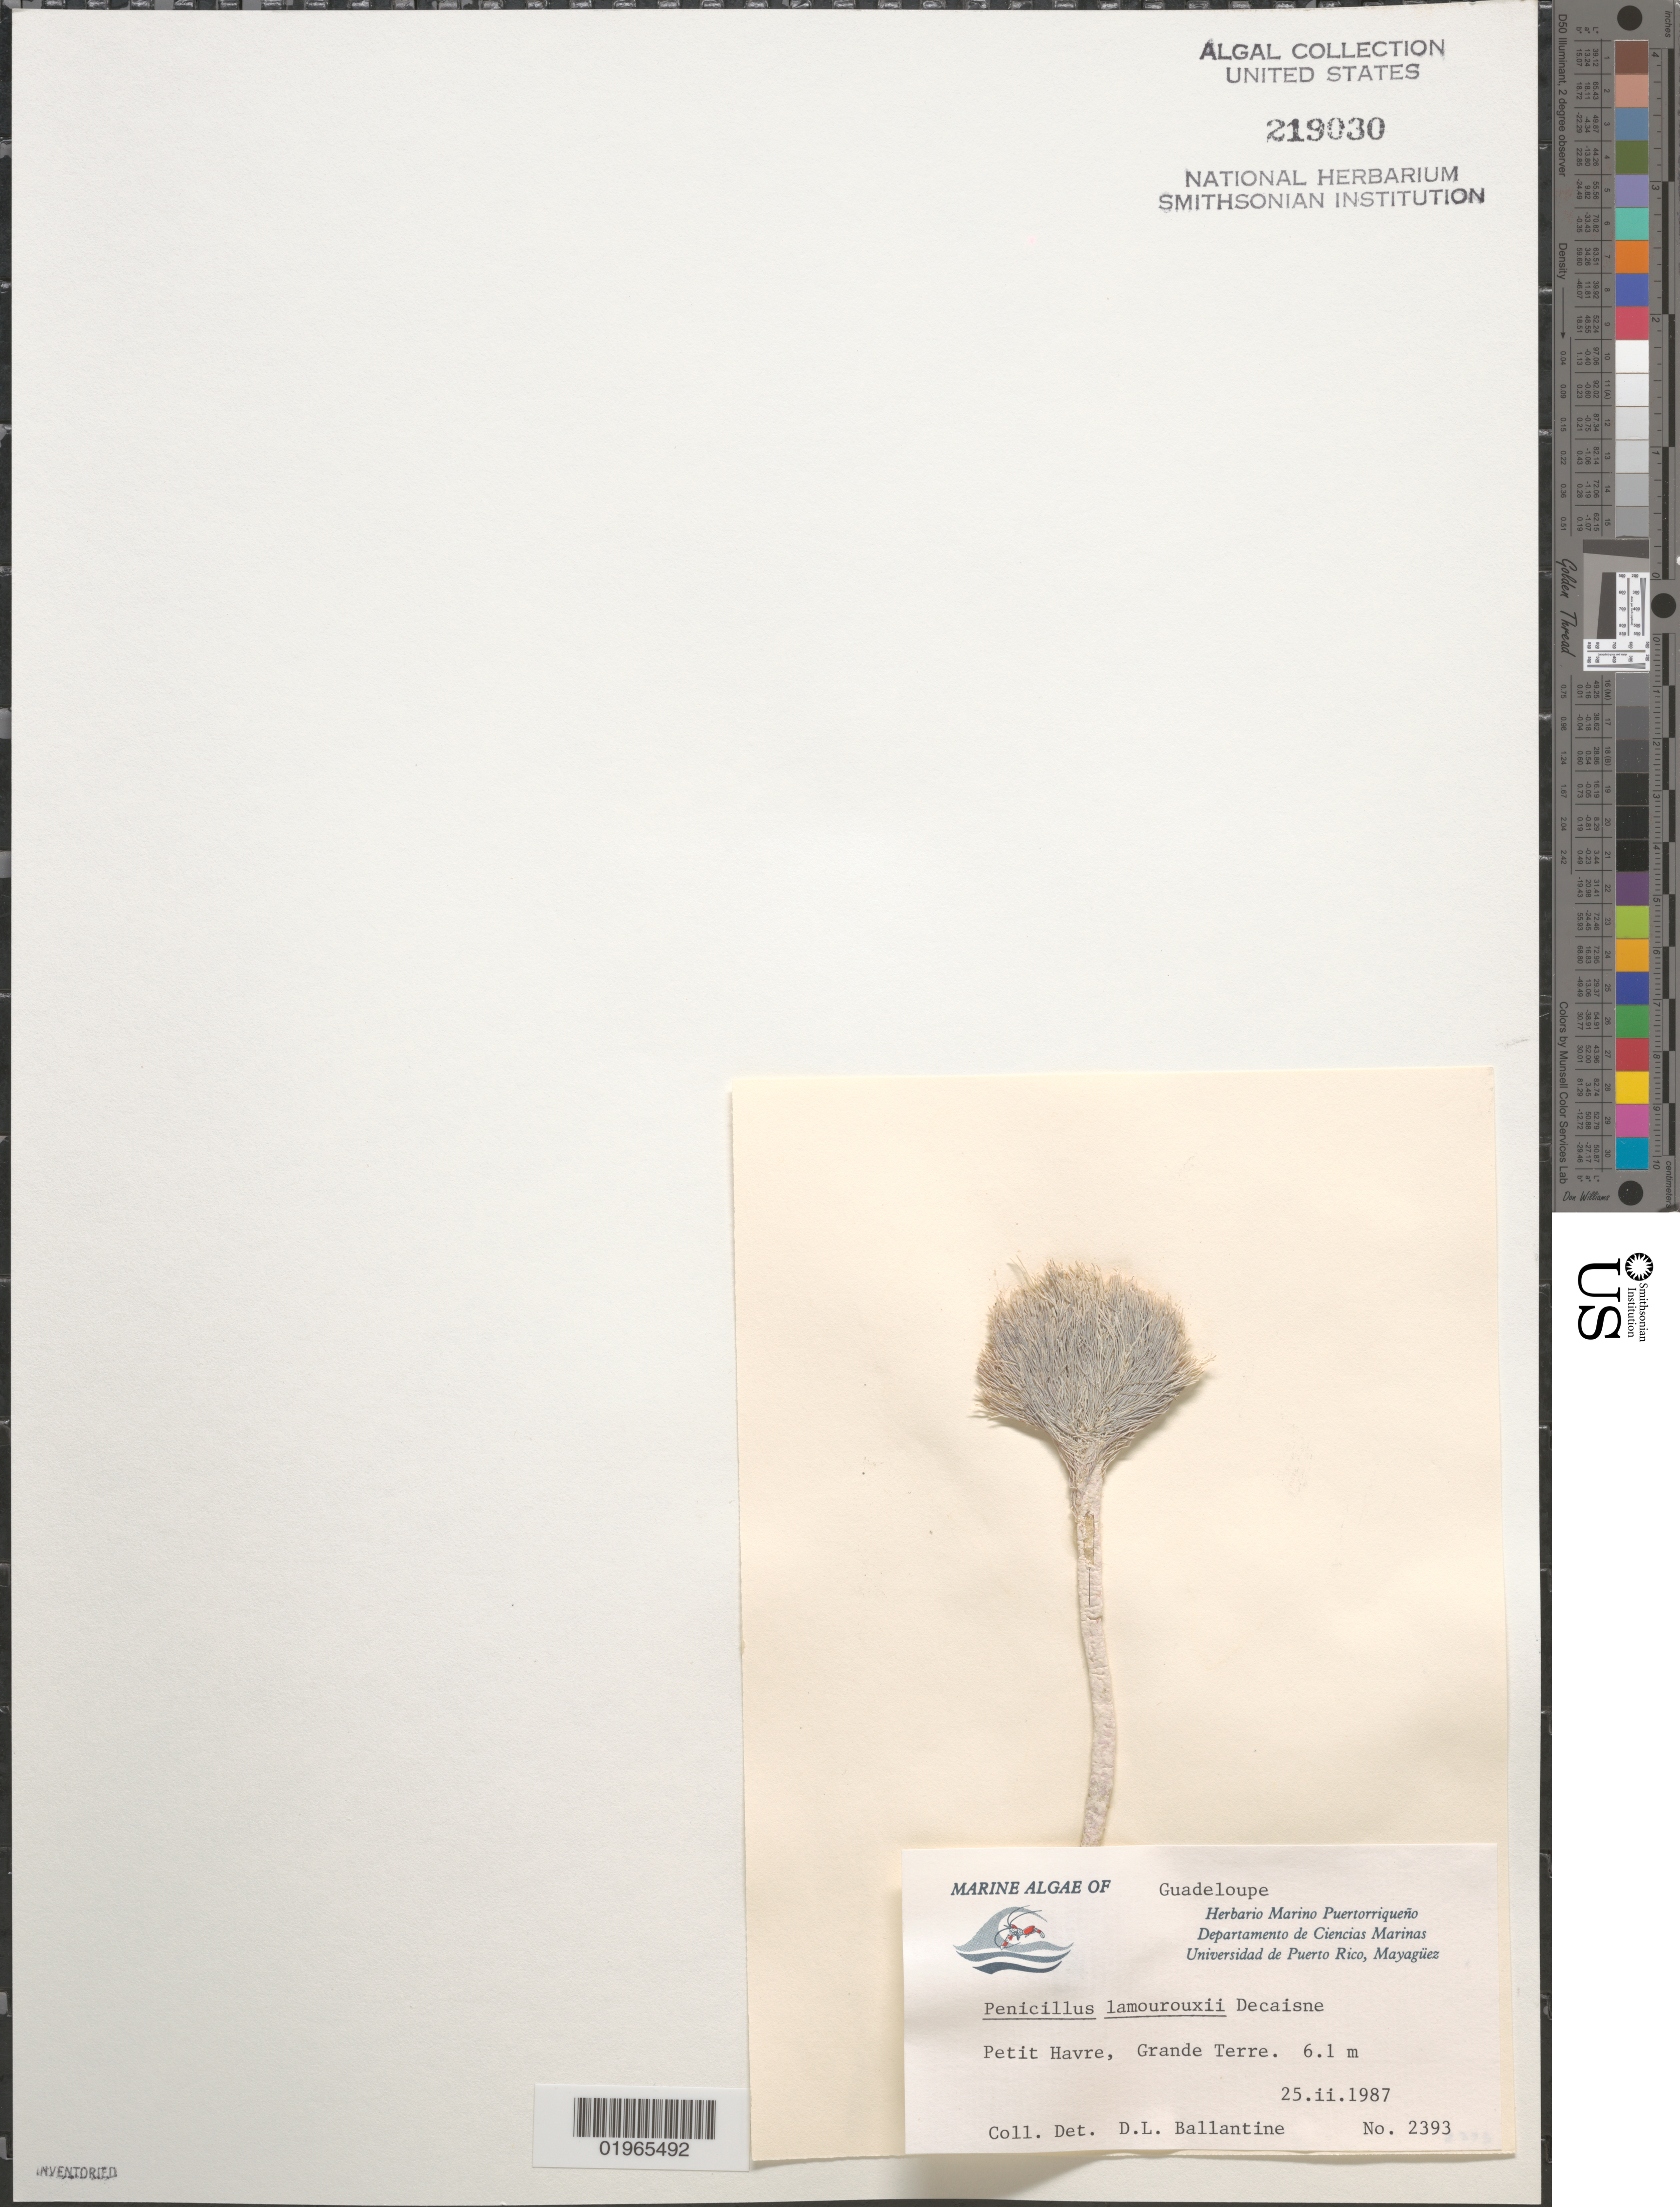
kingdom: Plantae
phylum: Chlorophyta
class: Ulvophyceae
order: Bryopsidales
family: Udoteaceae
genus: Penicillus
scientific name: Penicillus lamourouxii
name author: Decne.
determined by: Ballantine, D. L.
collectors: D.L. Ballantine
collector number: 2393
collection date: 1987-02-25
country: Guadeloupe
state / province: Grande Terre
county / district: Petit Havre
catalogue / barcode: US 219030